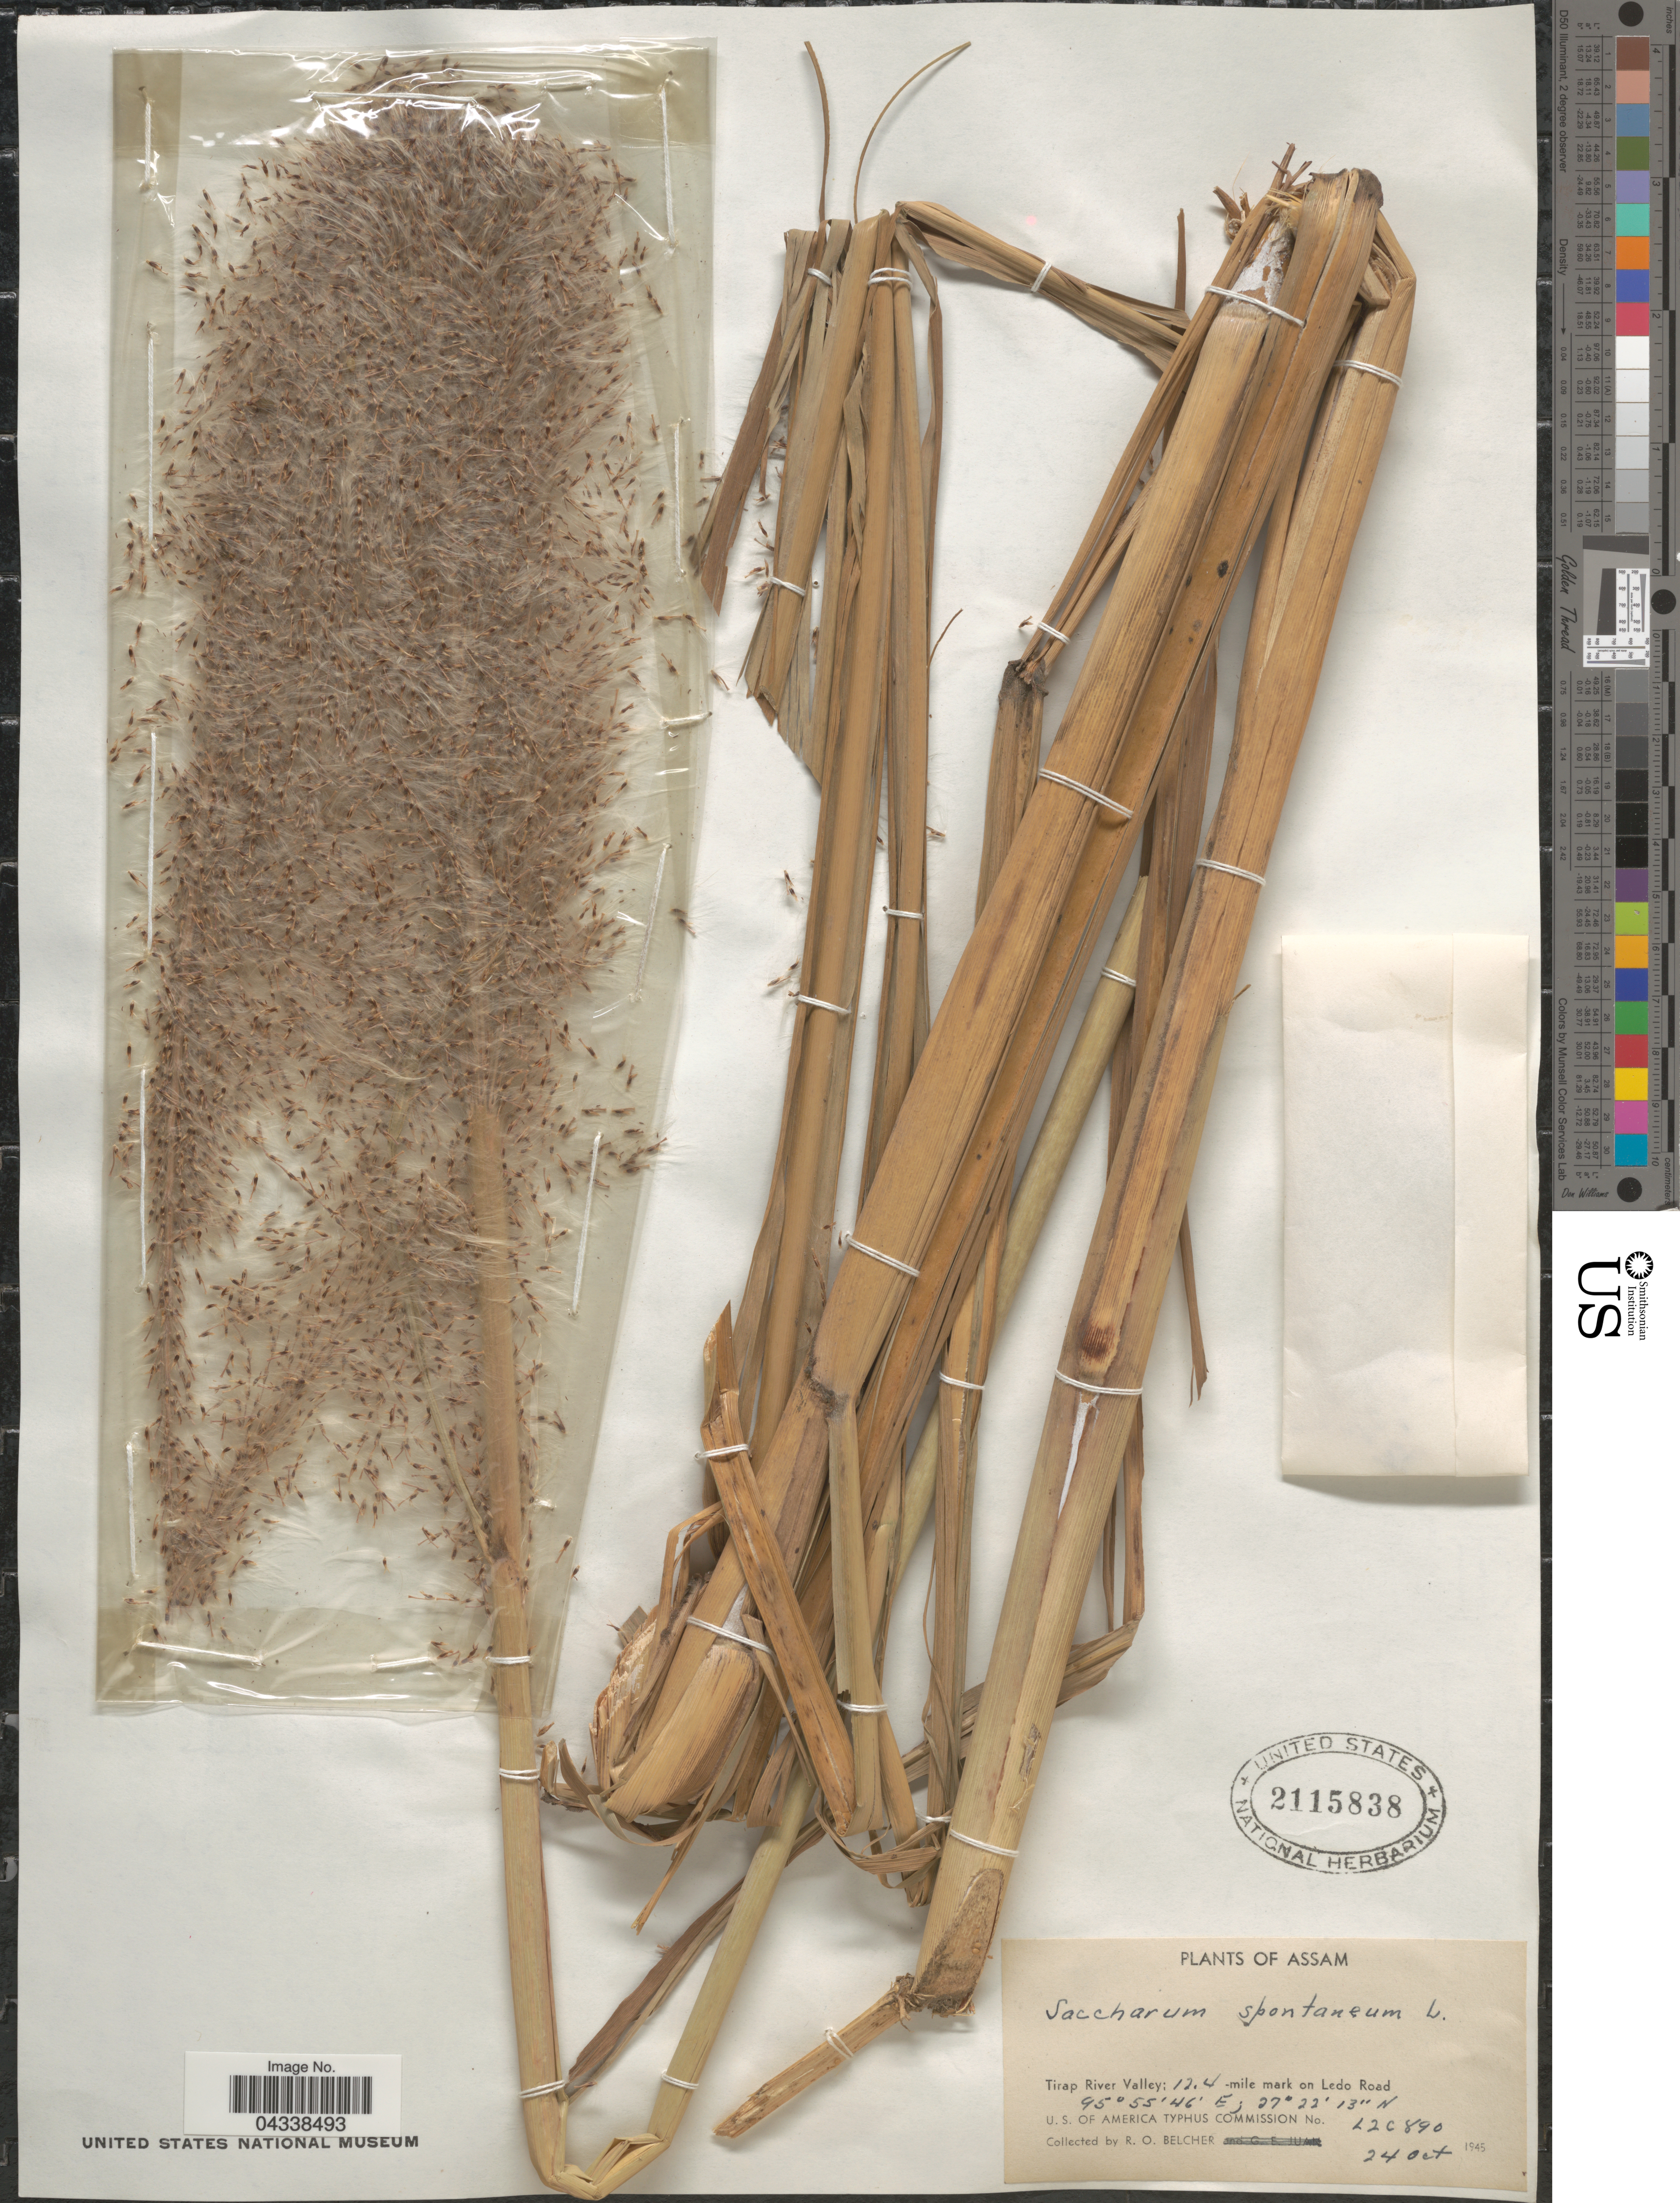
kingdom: Plantae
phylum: Tracheophyta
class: Liliopsida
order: Poales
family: Poaceae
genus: Saccharum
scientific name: Saccharum spontaneum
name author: L.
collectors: R. Belcher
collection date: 1945-10-24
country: India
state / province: Assam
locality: Tirap River Valley; 12.4 mile mark on Ledo Road. U.S. of America Typhus Commission No. L2C890.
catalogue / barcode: US 2115838